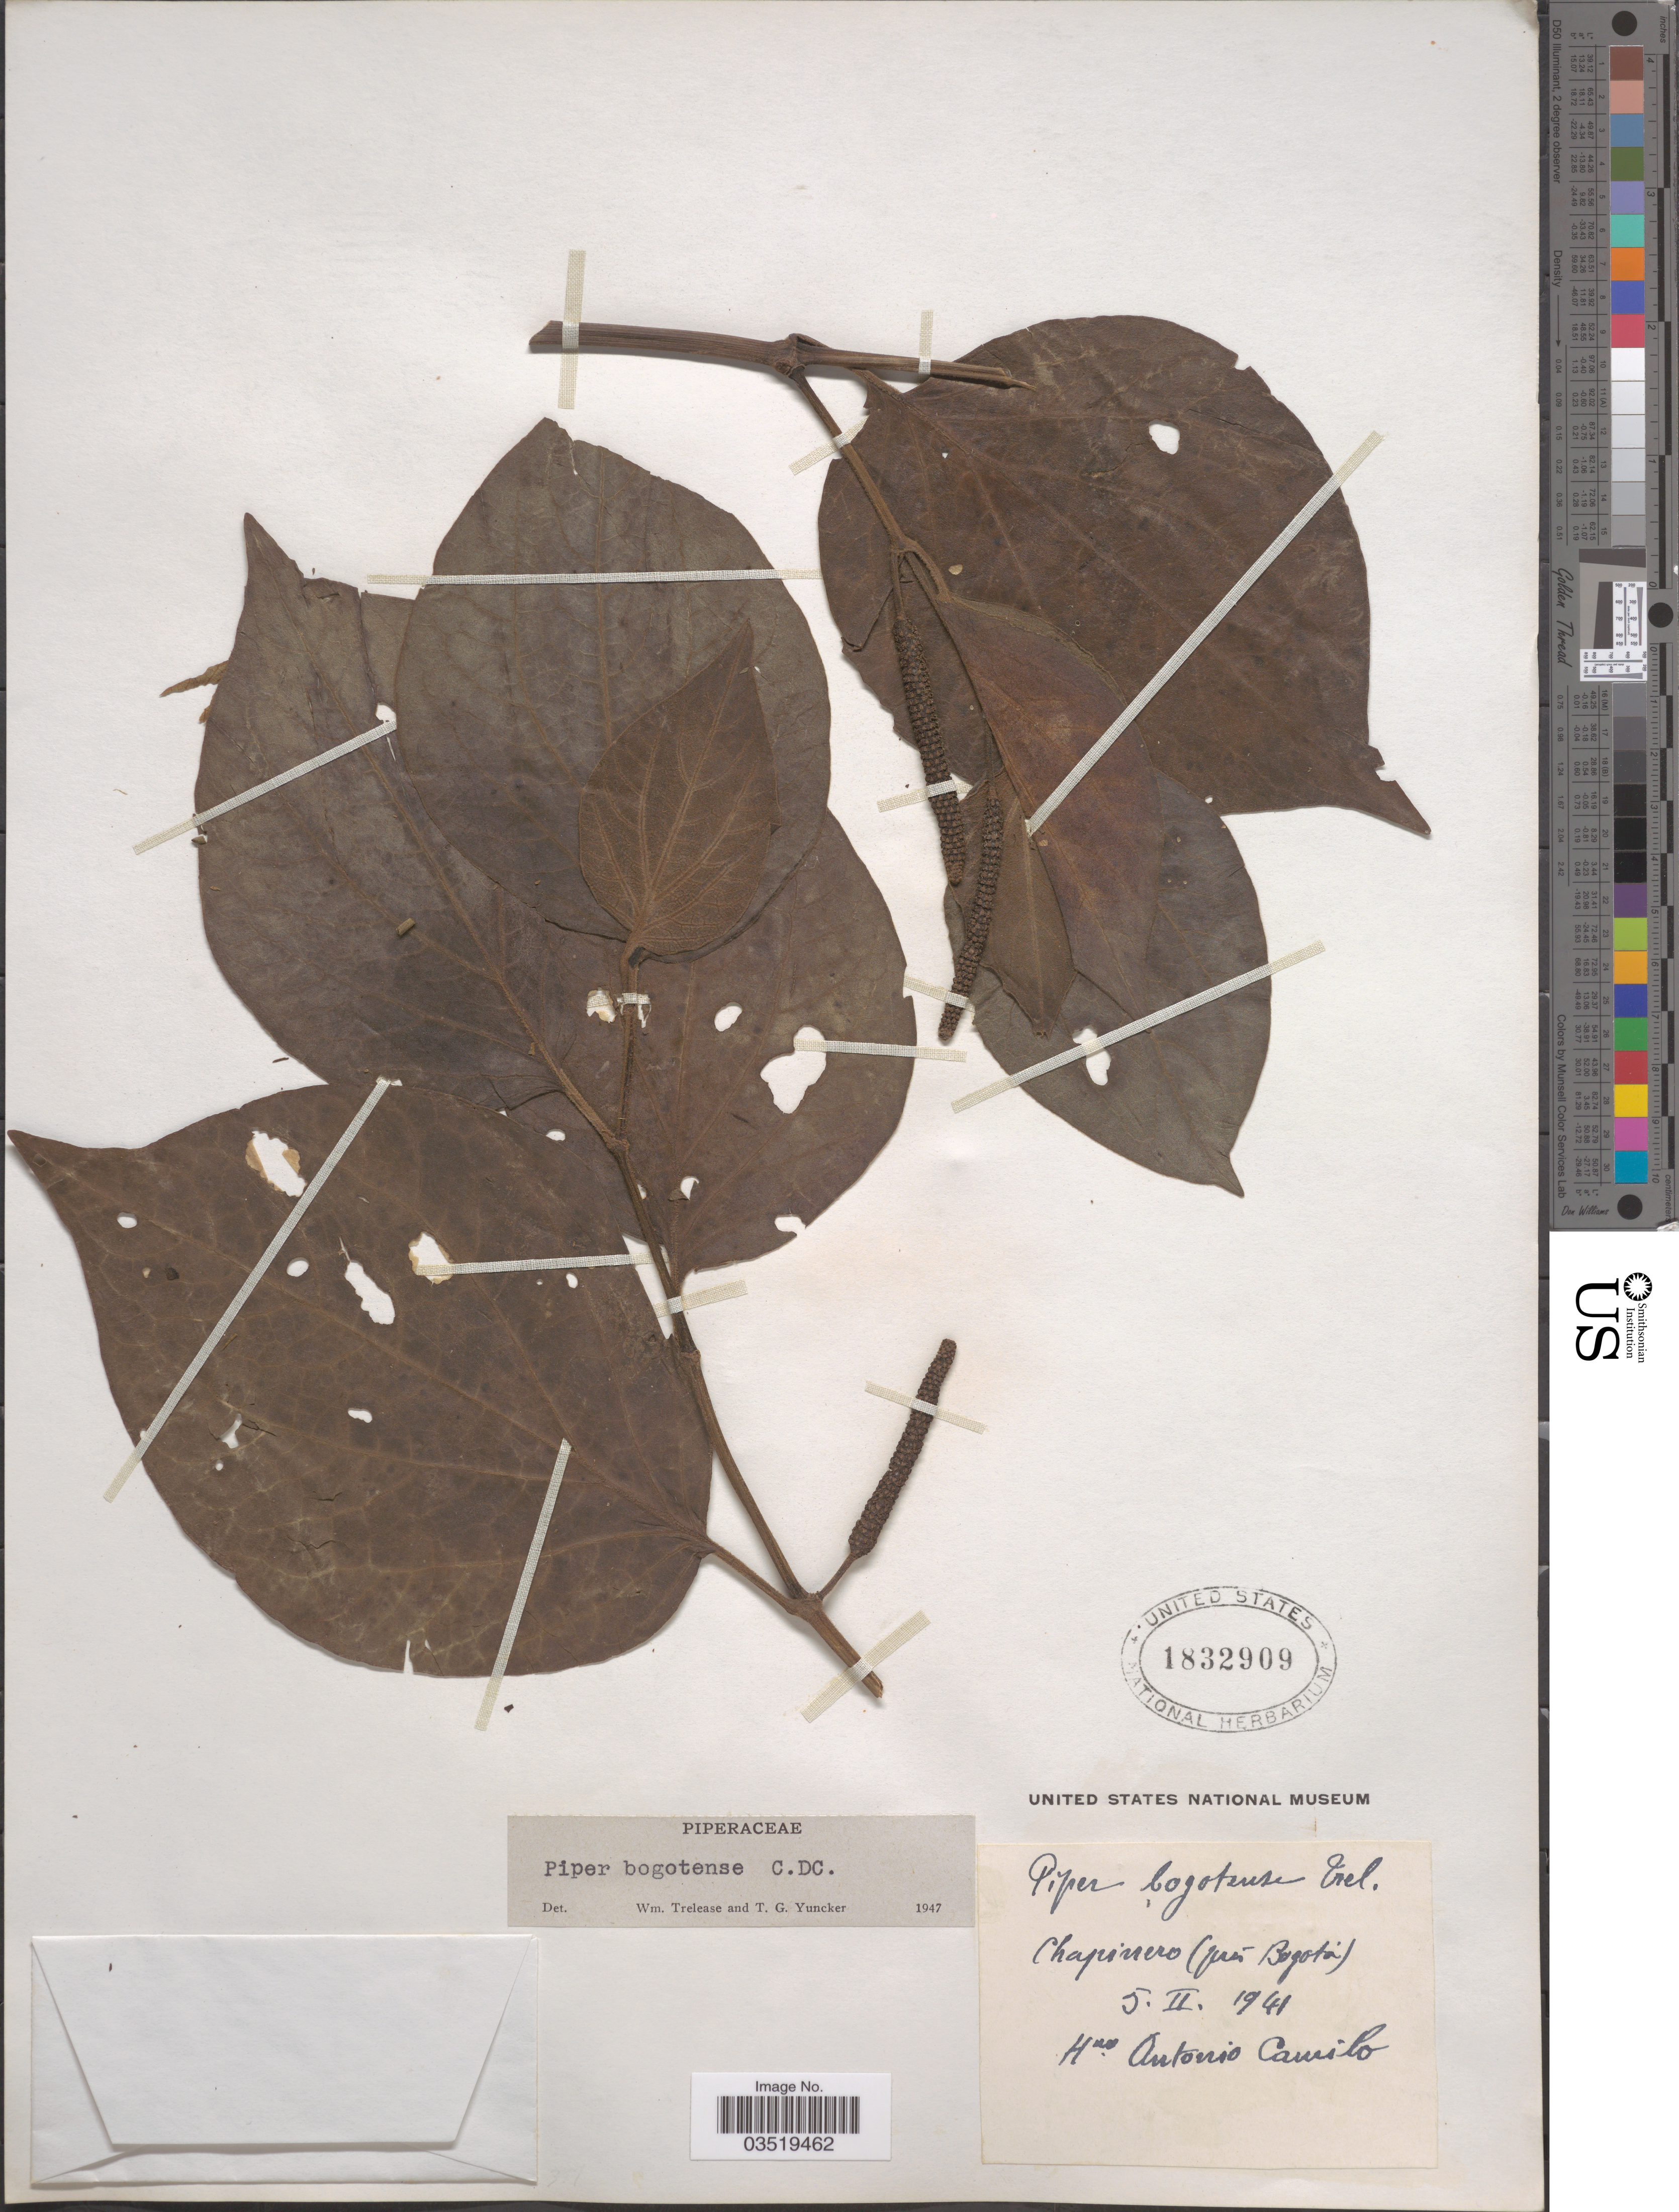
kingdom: Plantae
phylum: Tracheophyta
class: Magnoliopsida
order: Piperales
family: Piperaceae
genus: Piper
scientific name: Piper bogotense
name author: C. DC.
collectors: H. Camilo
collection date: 1941-02-05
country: Colombia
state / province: Bogota D.C.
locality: Chapinero (prés Bogotá).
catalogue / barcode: US 1832909